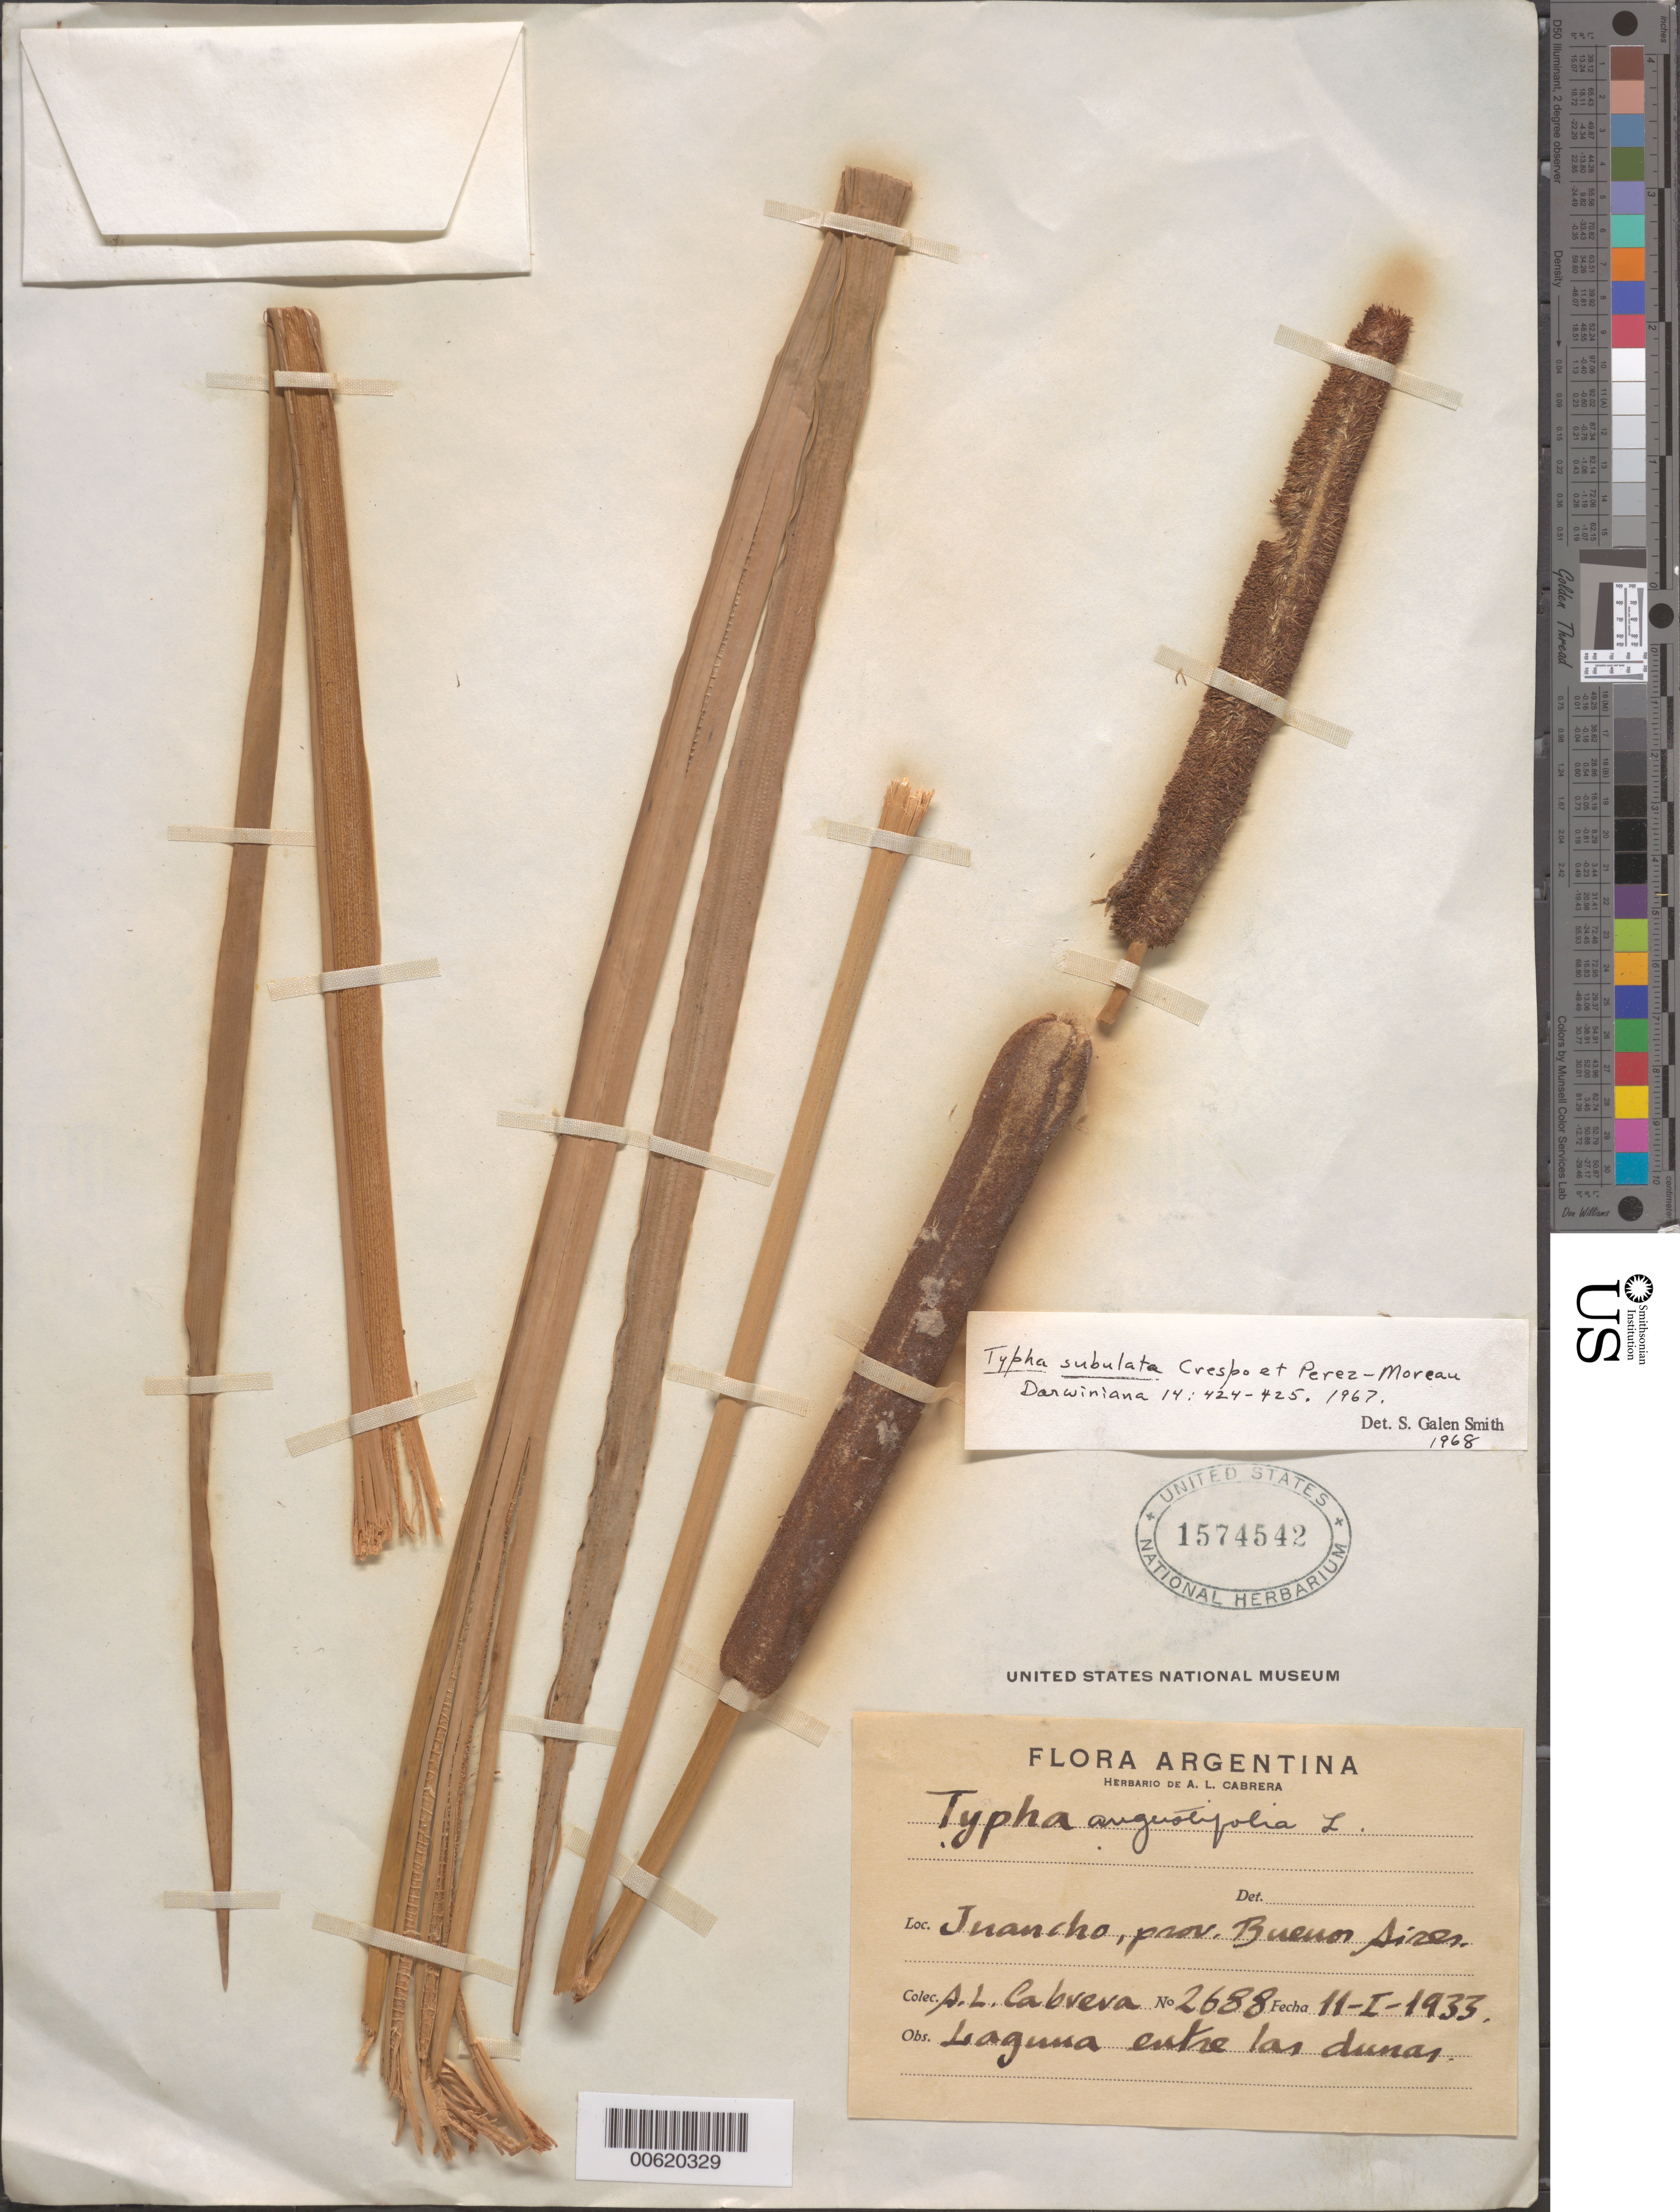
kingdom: Plantae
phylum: Tracheophyta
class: Liliopsida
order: Poales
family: Typhaceae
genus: Typha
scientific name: Typha subulata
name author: Crespo & R.L. Pérez-Mor.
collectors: A. L. Cabrera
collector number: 2688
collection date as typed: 11 Jan 1933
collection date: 1933-01-11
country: Argentina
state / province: Buenos Aires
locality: Juancho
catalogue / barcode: US 1574542